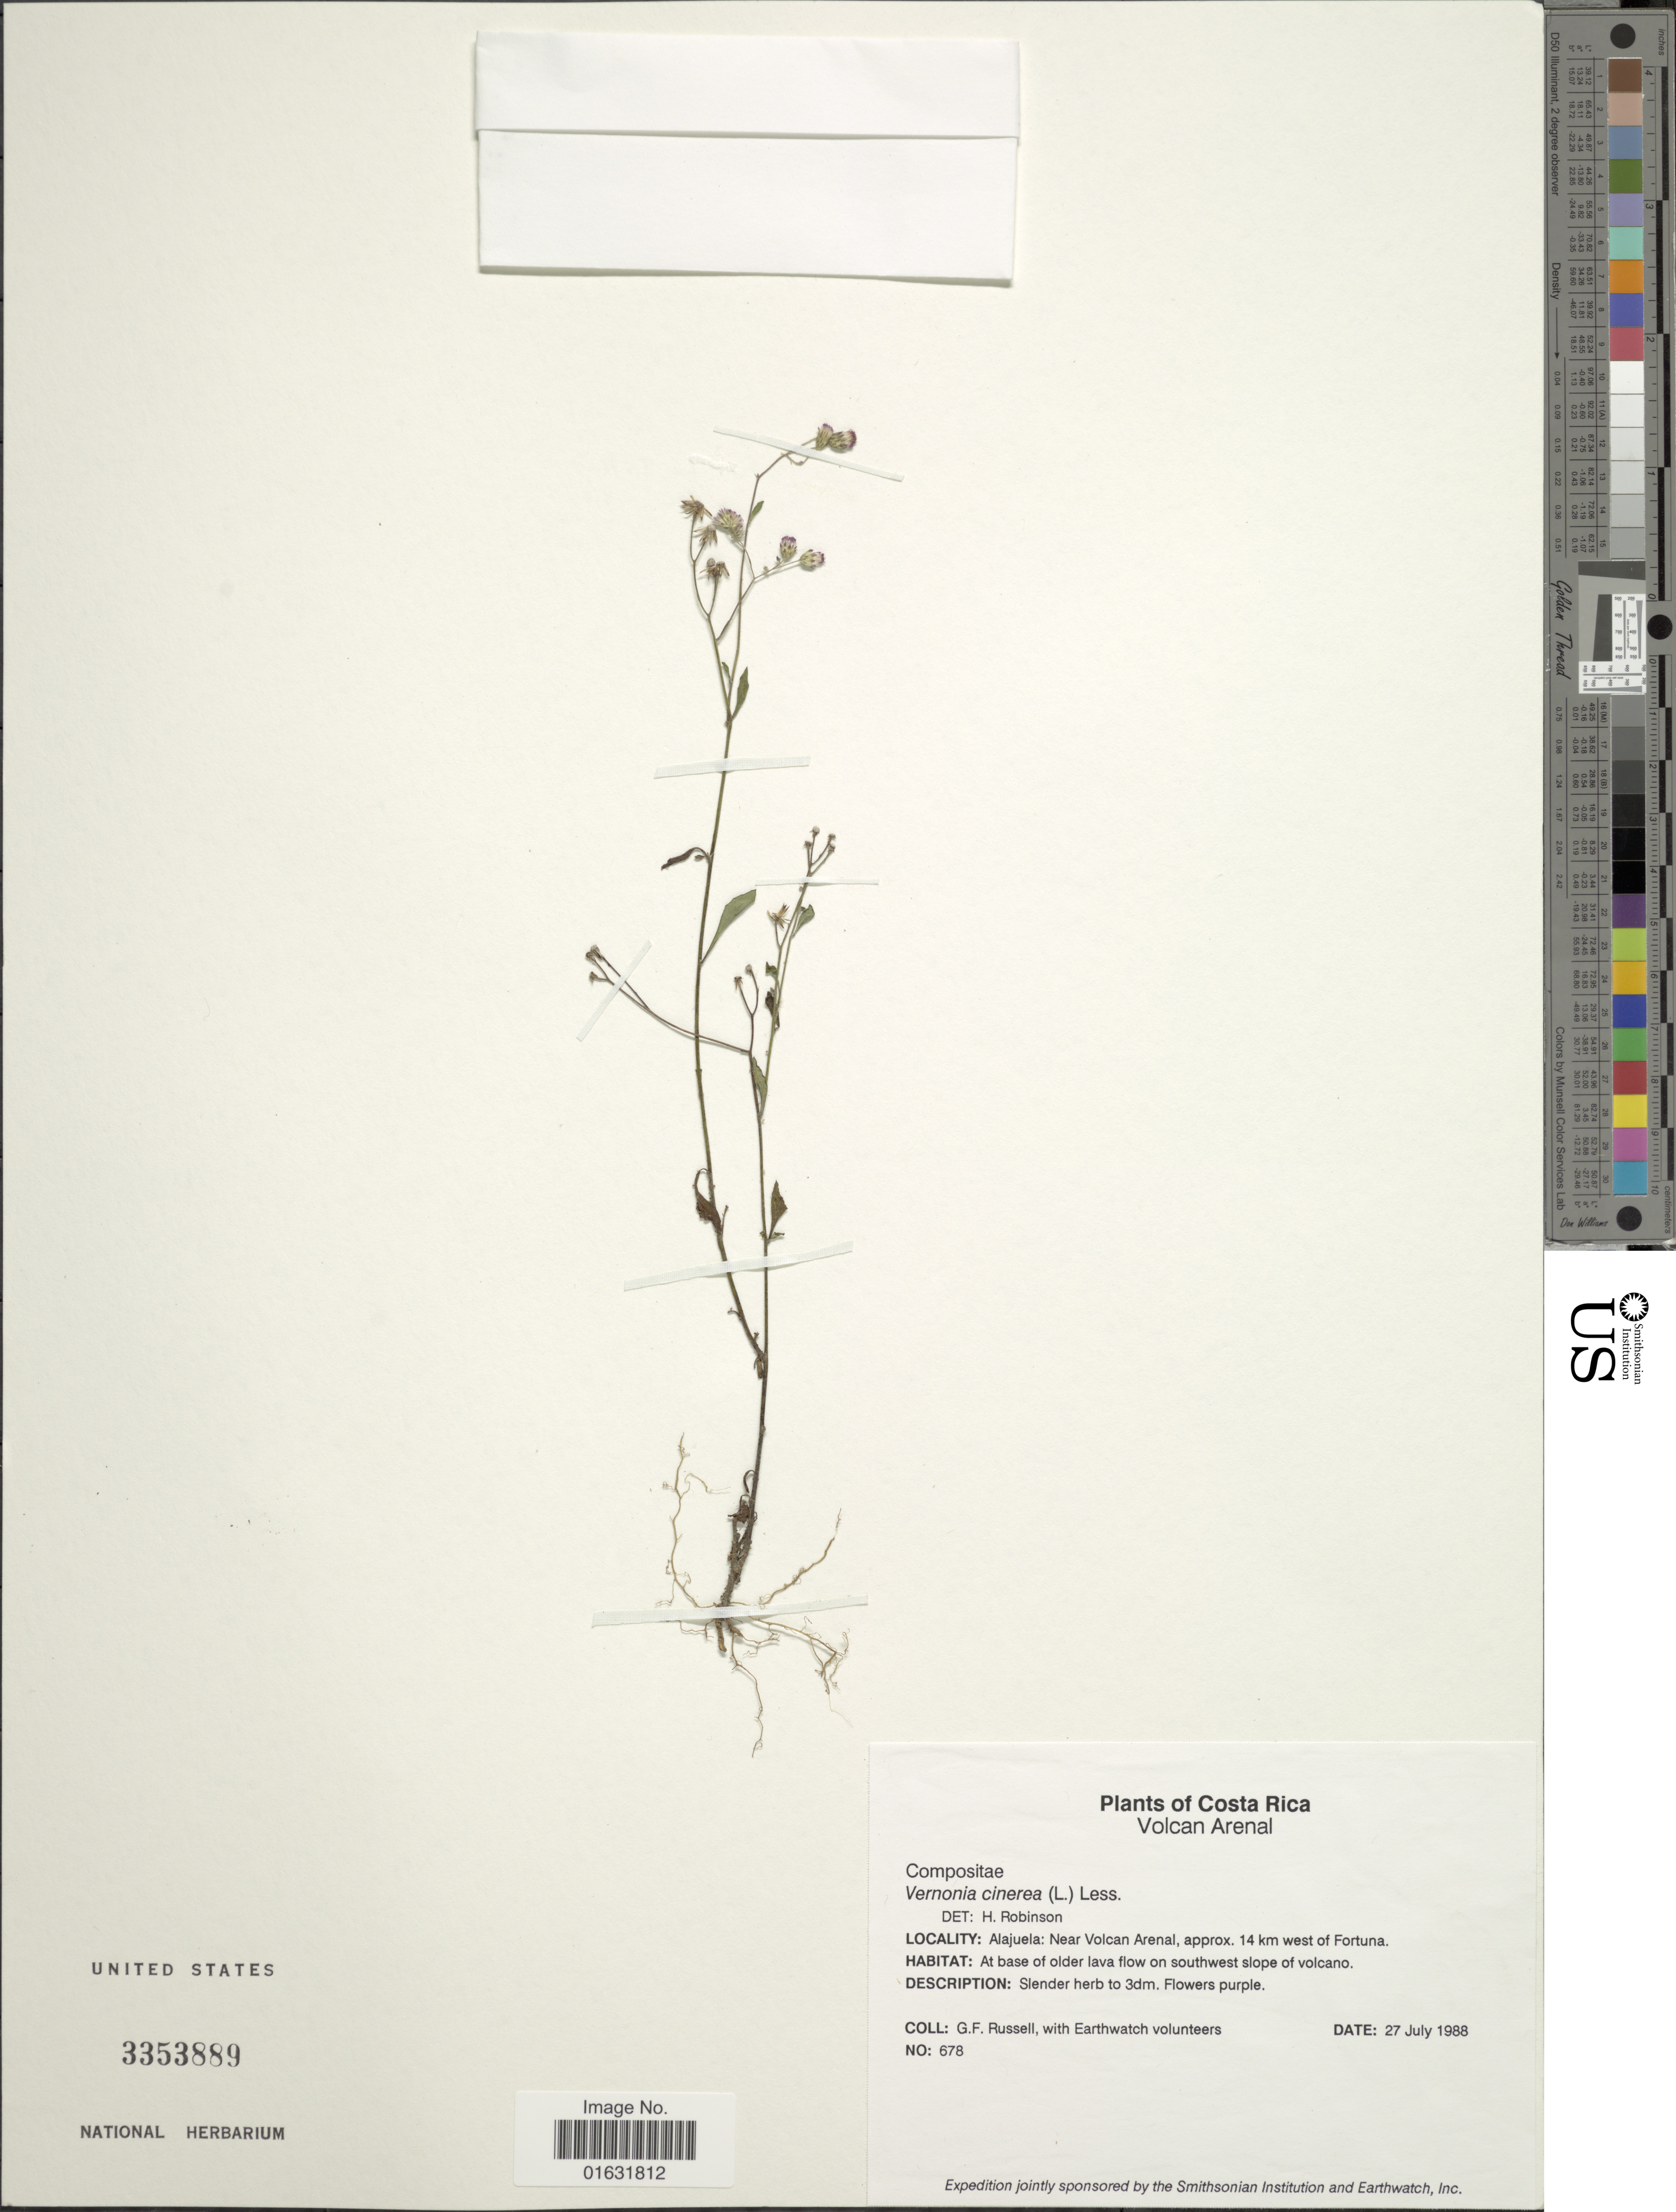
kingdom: Plantae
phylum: Tracheophyta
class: Magnoliopsida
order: Asterales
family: Asteraceae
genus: Cyanthillium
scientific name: Cyanthillium cinereum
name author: (L.) H. Rob.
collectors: G. Russell & Earthwatch Volunteers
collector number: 678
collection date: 1988-07-27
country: Costa Rica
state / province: Alajuela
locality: Near Volcan Arenal, approx 14 km West of Fortuna, At base lava flow on southwest slope of volcano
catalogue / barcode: US 3353889